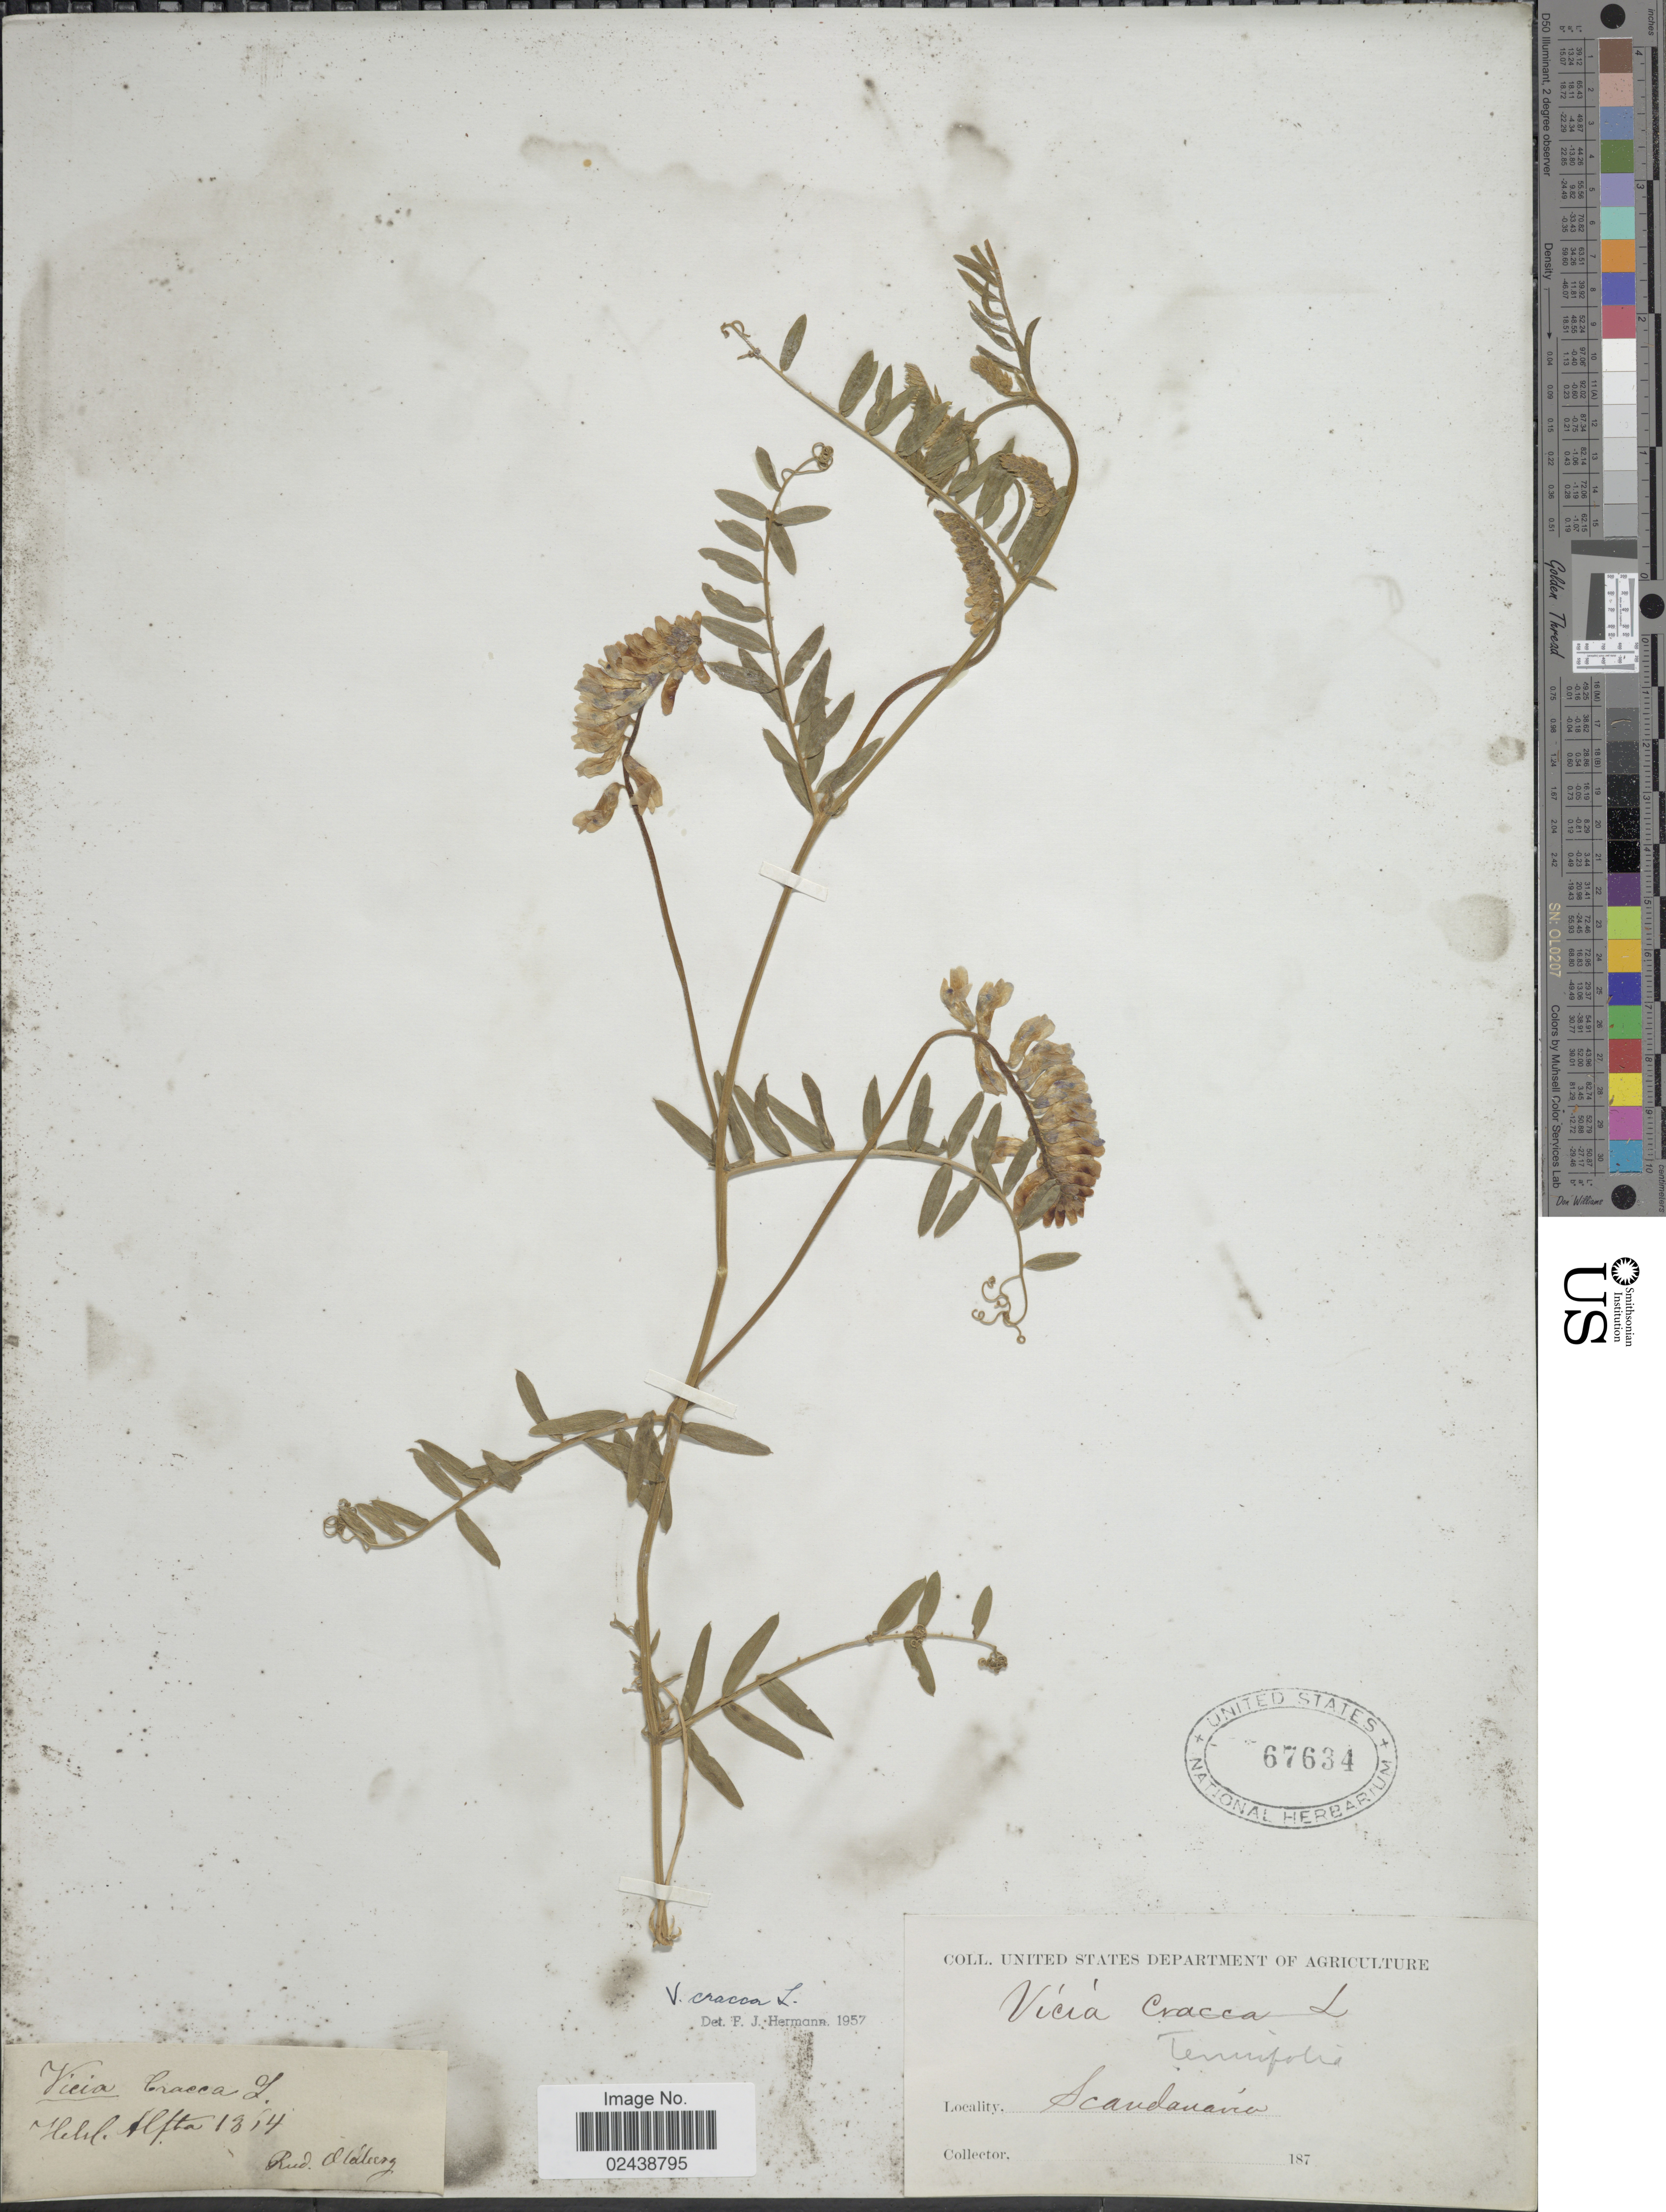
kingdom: Plantae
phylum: Tracheophyta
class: Magnoliopsida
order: Fabales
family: Fabaceae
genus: Vicia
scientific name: Vicia cracca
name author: L.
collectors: R. Oldberg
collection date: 1864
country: Sweden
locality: Scandanavia. Helsl. Alfta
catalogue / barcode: US 67634